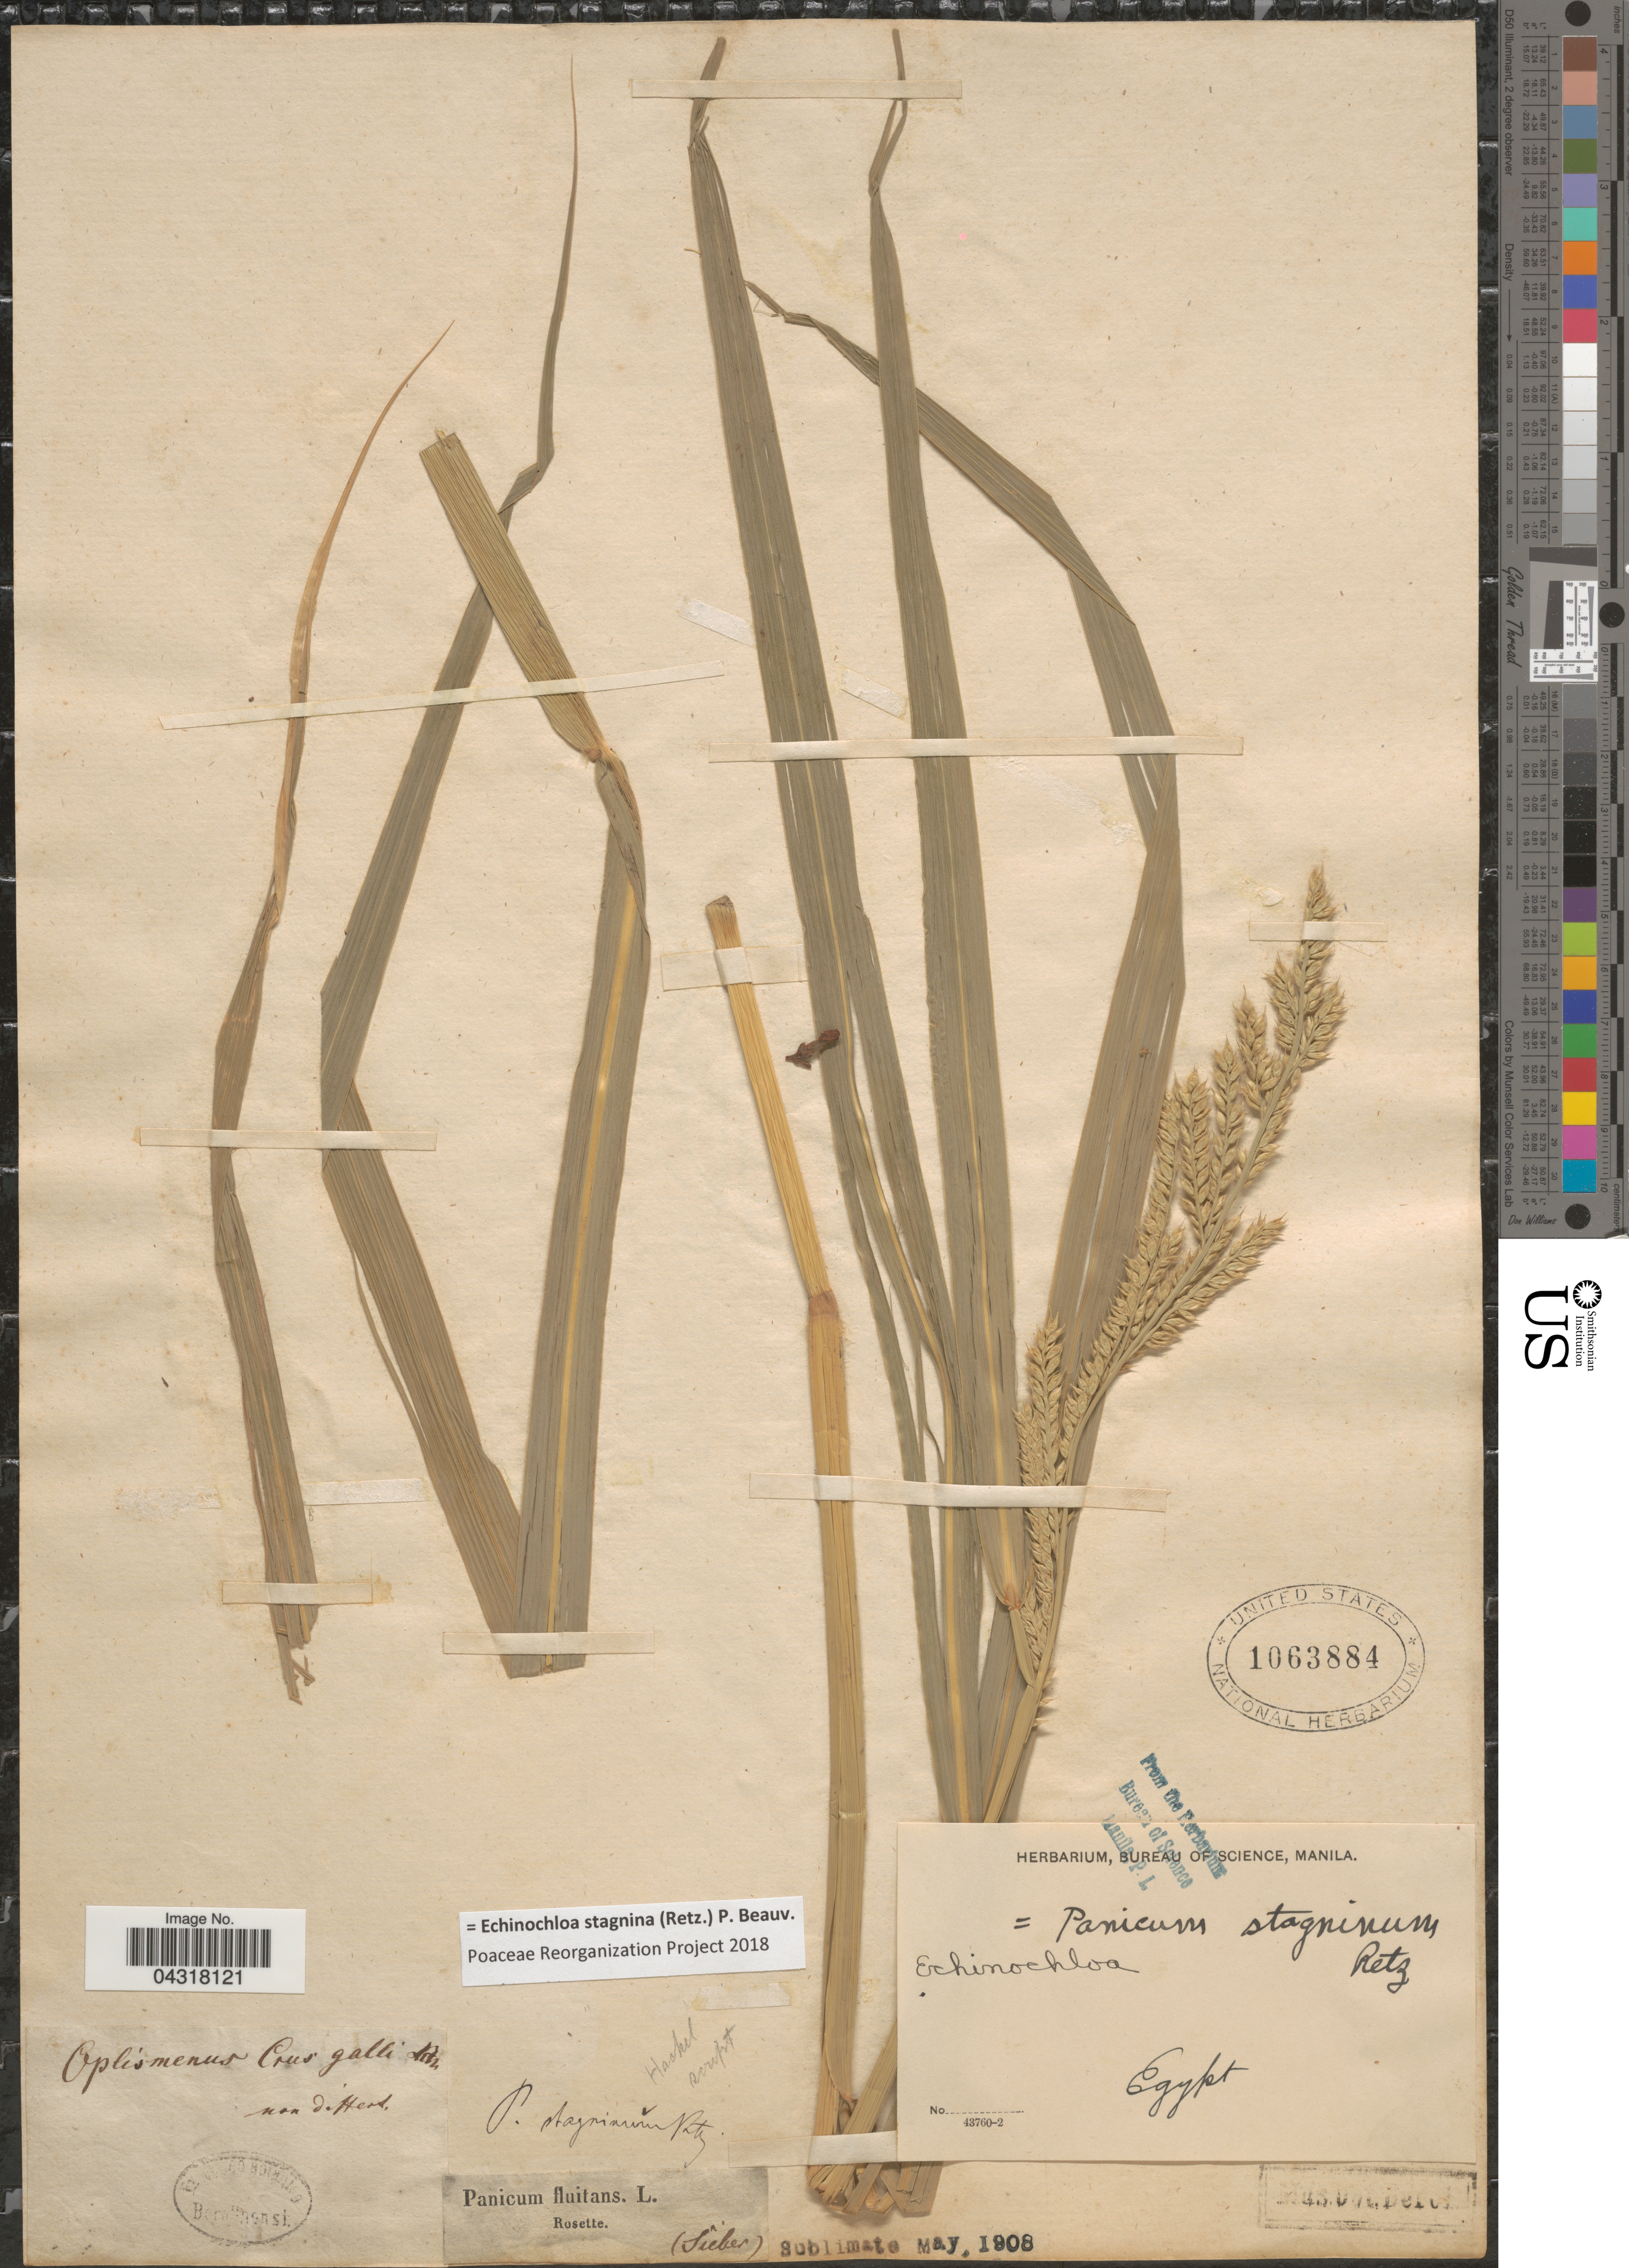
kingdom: Plantae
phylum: Tracheophyta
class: Liliopsida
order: Poales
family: Poaceae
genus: Echinochloa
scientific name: Echinochloa stagnina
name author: (Retz.) P. Beauv.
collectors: -- Sieber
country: Egypt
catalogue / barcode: US 1063884